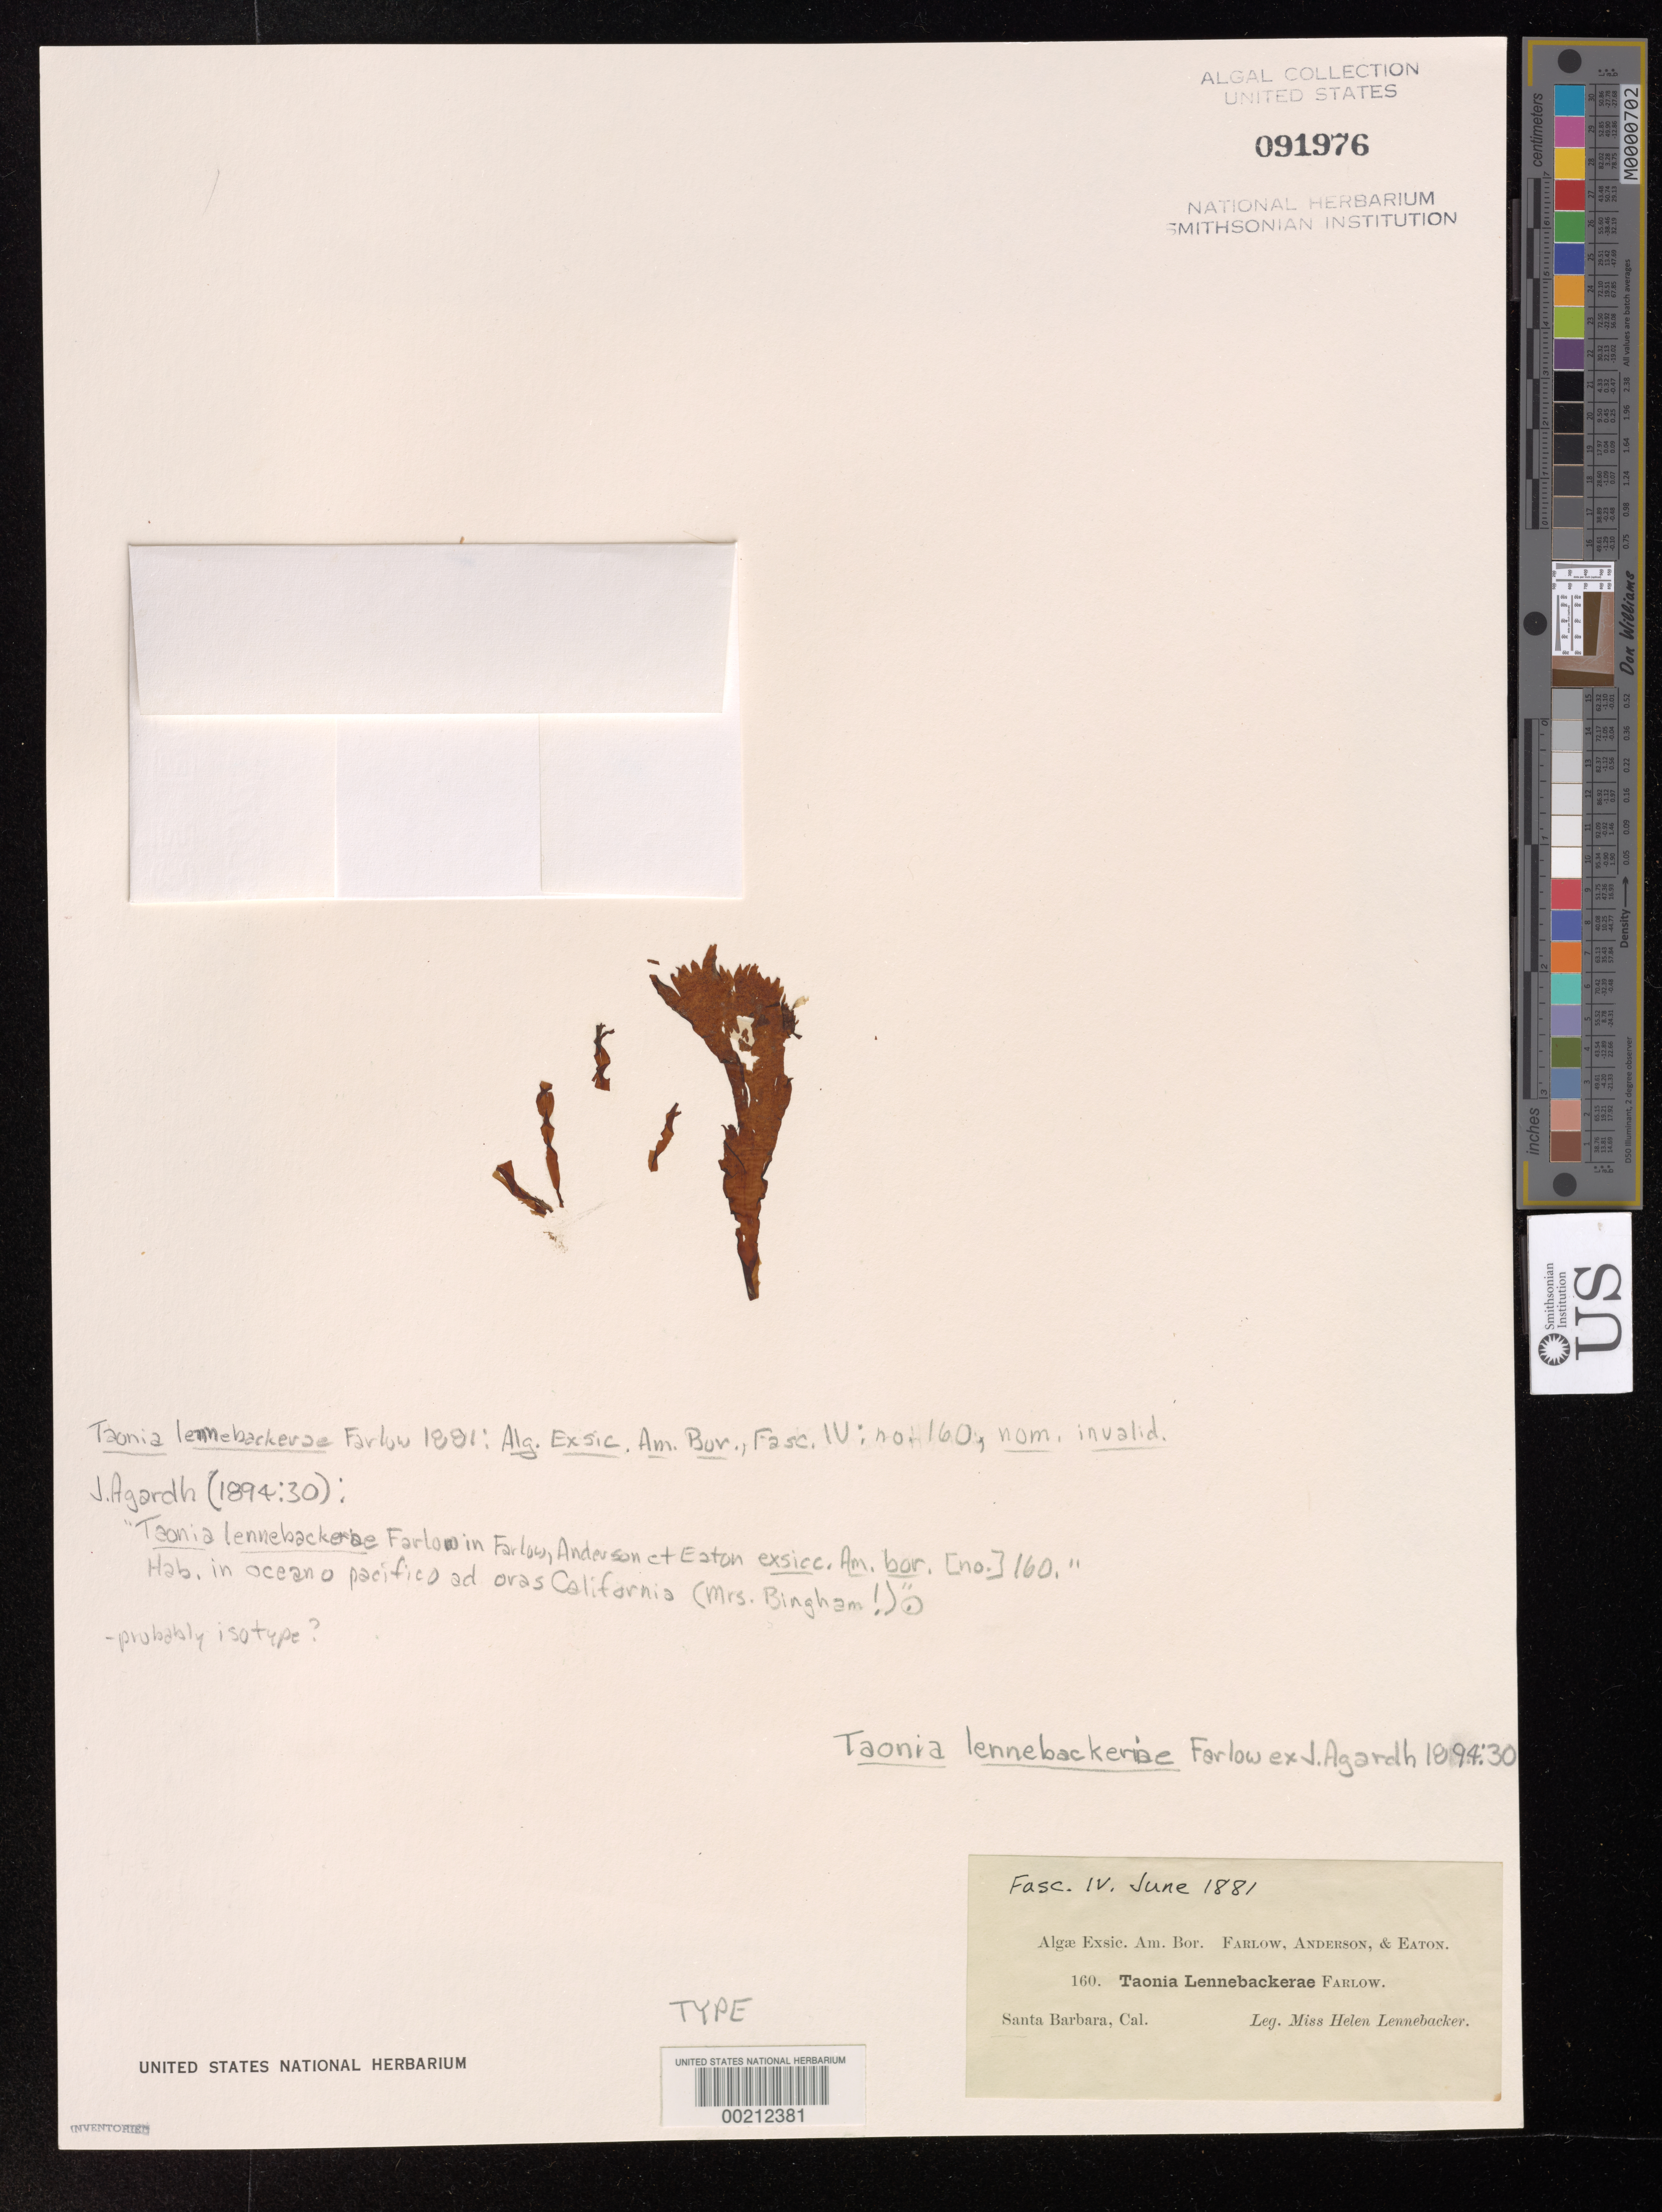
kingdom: Chromista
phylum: Ochrophyta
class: Phaeophyceae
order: Dictyotales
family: Dictyotaceae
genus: Taonia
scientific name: Taonia lennebackerae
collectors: H. Lennebacker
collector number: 160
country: United States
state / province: California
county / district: Santa Barbara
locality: Santa Barbara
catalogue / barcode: US 91976